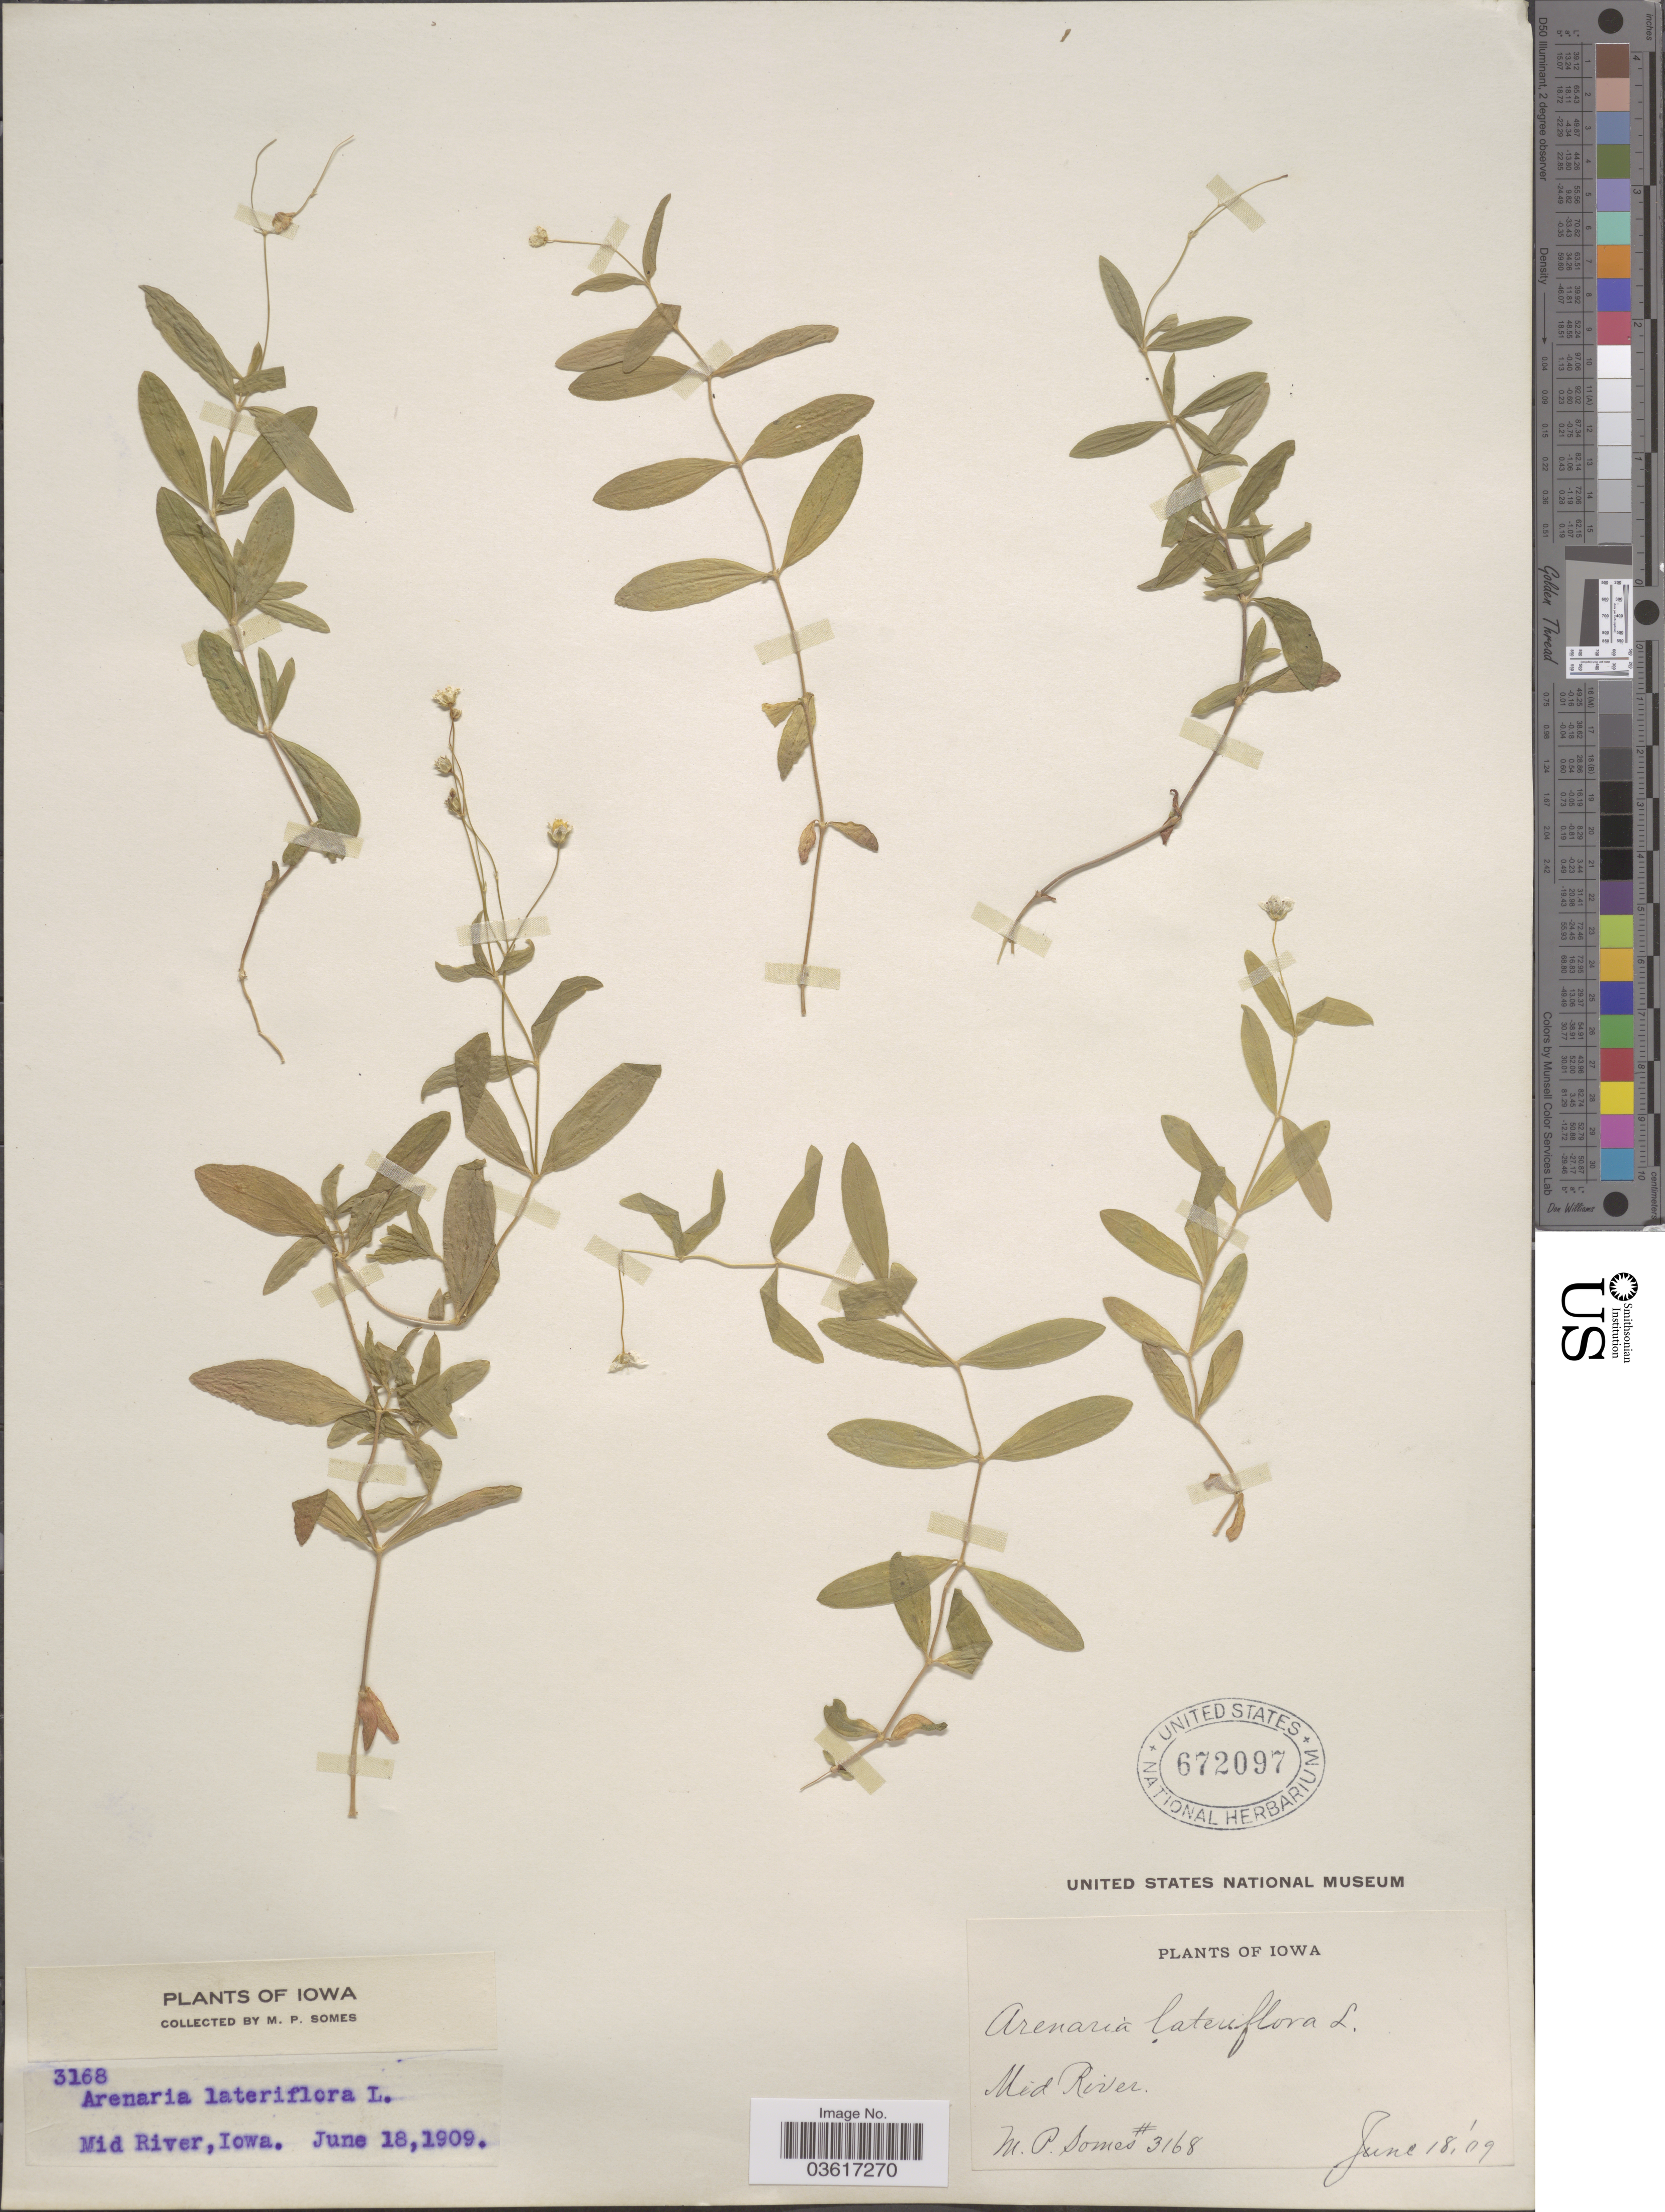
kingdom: Plantae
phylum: Tracheophyta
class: Magnoliopsida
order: Caryophyllales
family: Caryophyllaceae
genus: Moehringia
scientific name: Moehringia lateriflora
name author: (L.) Fenzl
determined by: Strong, Mark T., (BOT), Smithsonian Institution - National Museum of Natural History (UNITED STATES)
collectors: M. Somes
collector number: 3168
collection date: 1909-06-18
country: United States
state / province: Iowa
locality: Mid River.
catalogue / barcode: US 672097